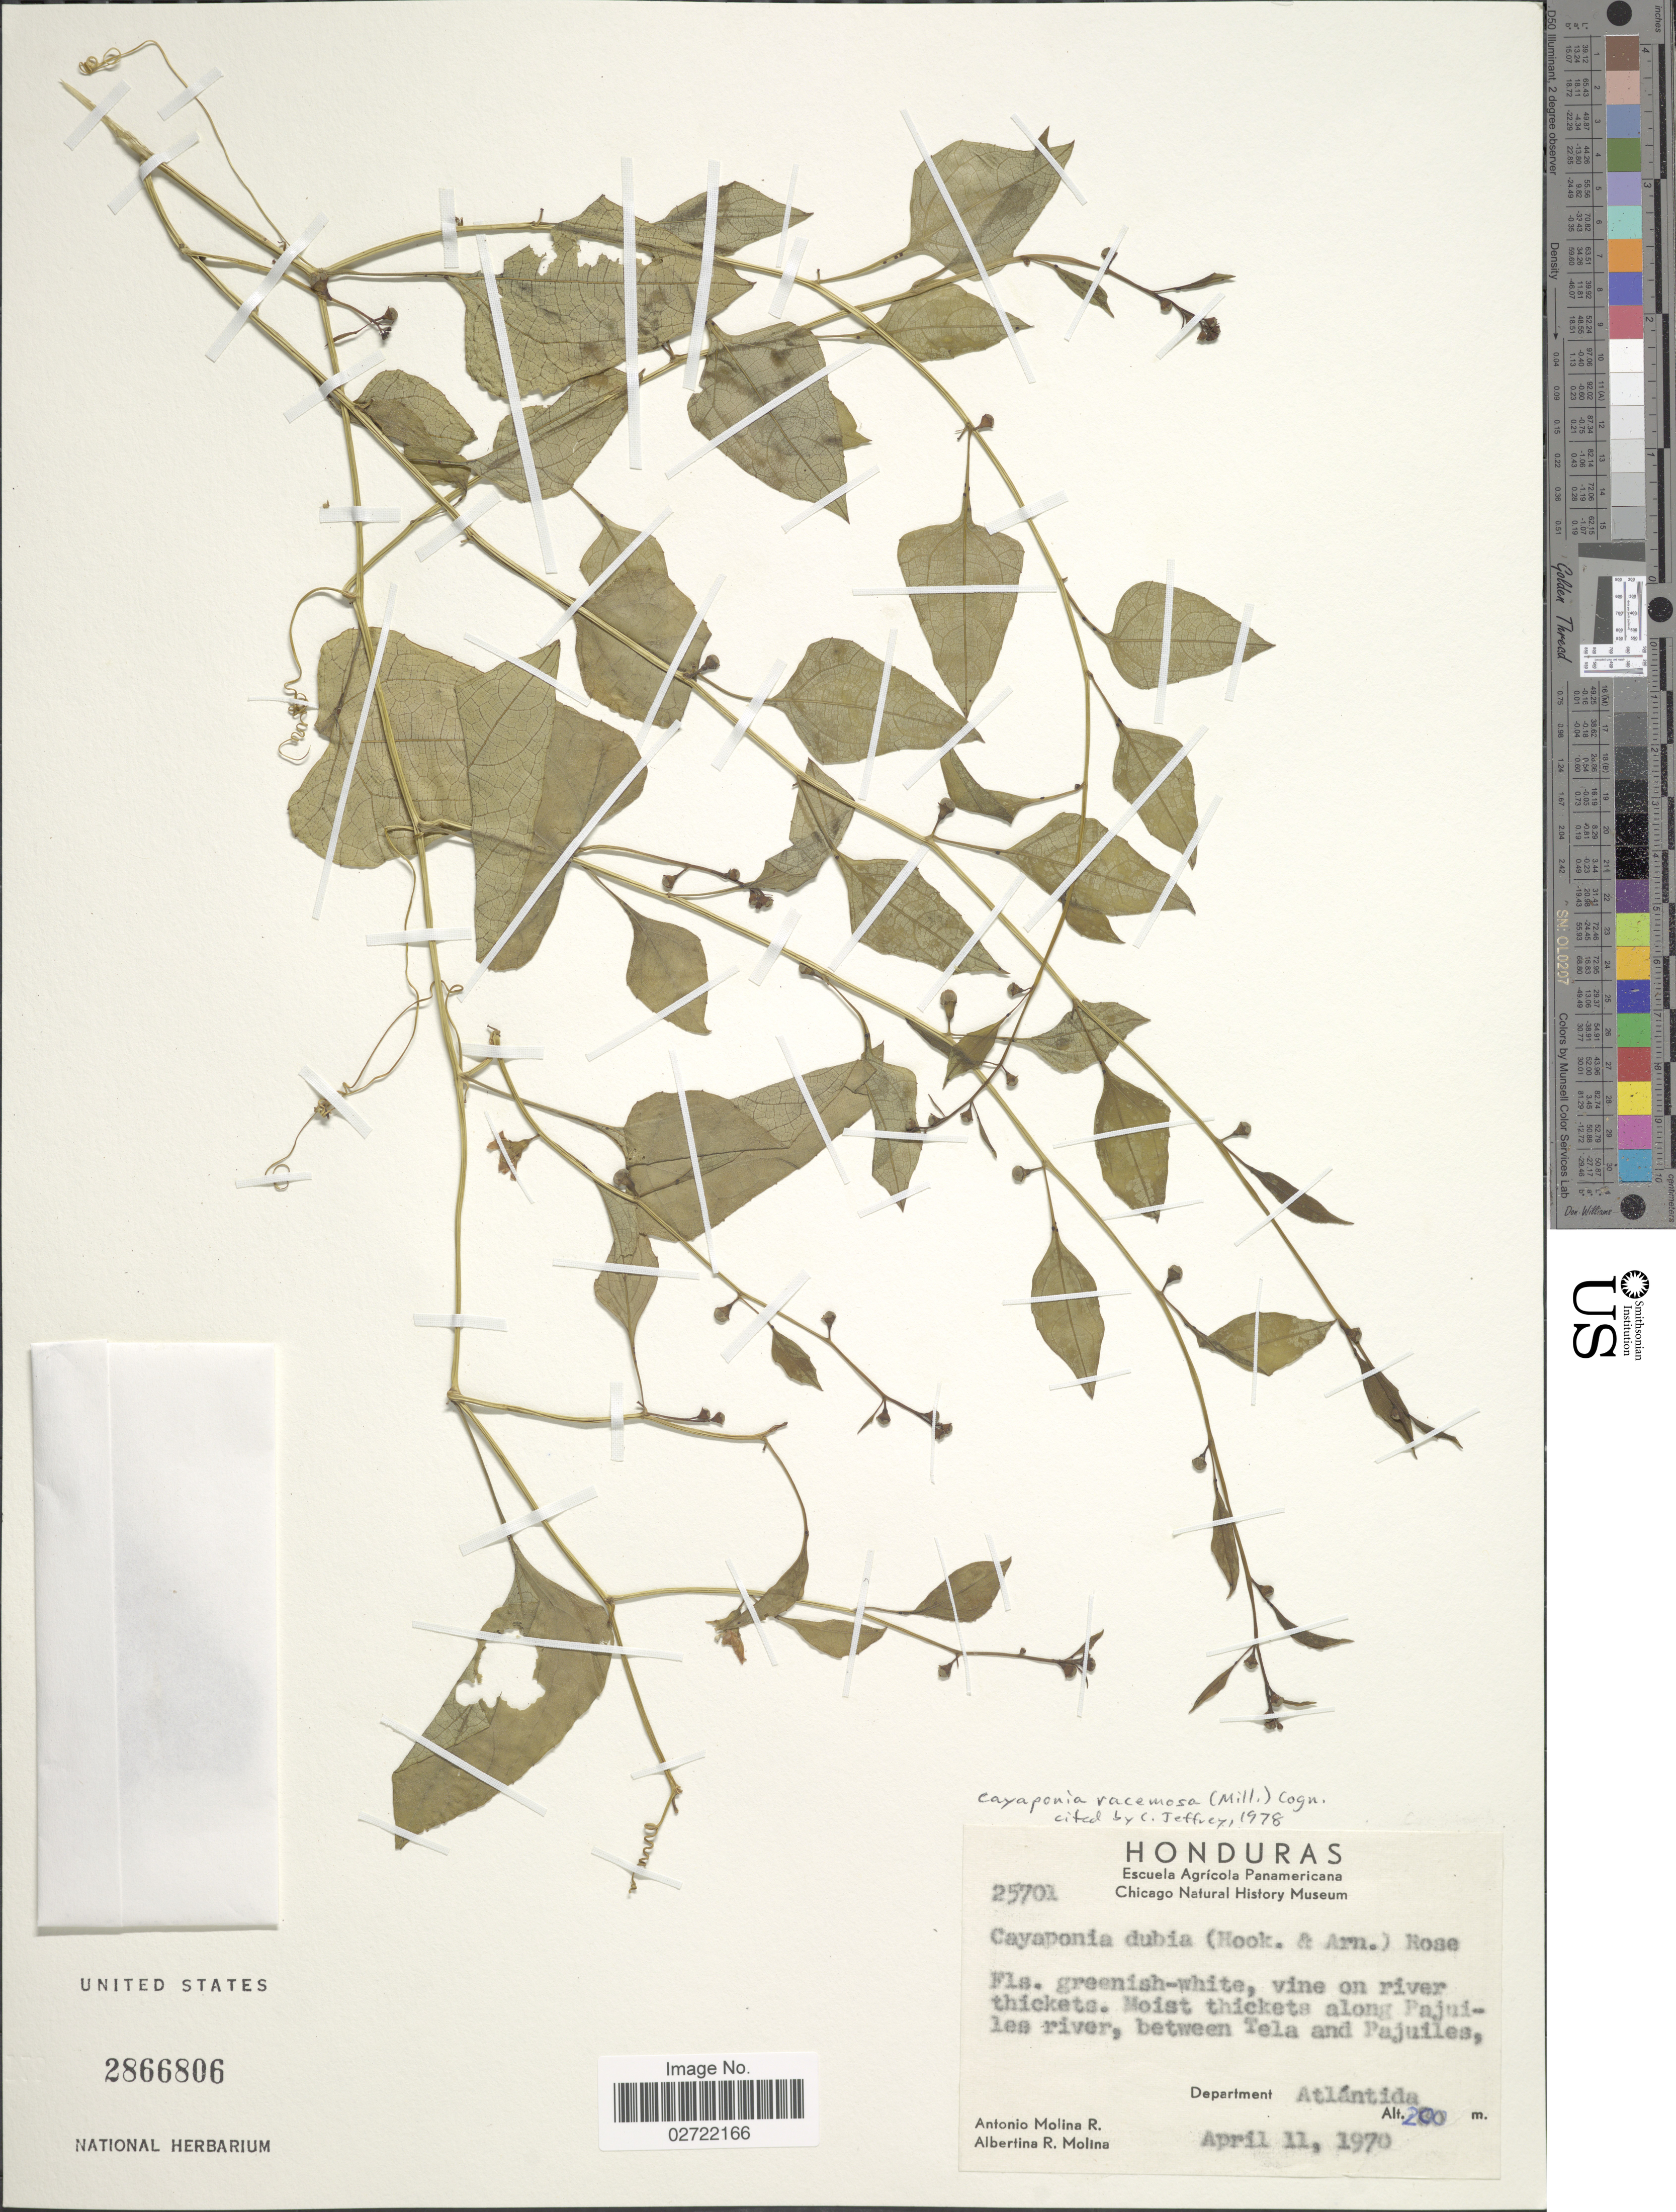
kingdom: Plantae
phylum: Tracheophyta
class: Magnoliopsida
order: Cucurbitales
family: Cucurbitaceae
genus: Cayaponia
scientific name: Cayaponia racemosa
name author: (Mill.) Cogn.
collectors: A. Molina R. & A. R. Molina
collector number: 25701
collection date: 1970-04-11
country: Honduras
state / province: Atlántida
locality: Moist thickets along Pajuiles river, between Tela and Pajuiles, Department Atlántida.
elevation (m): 200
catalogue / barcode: US 2866806